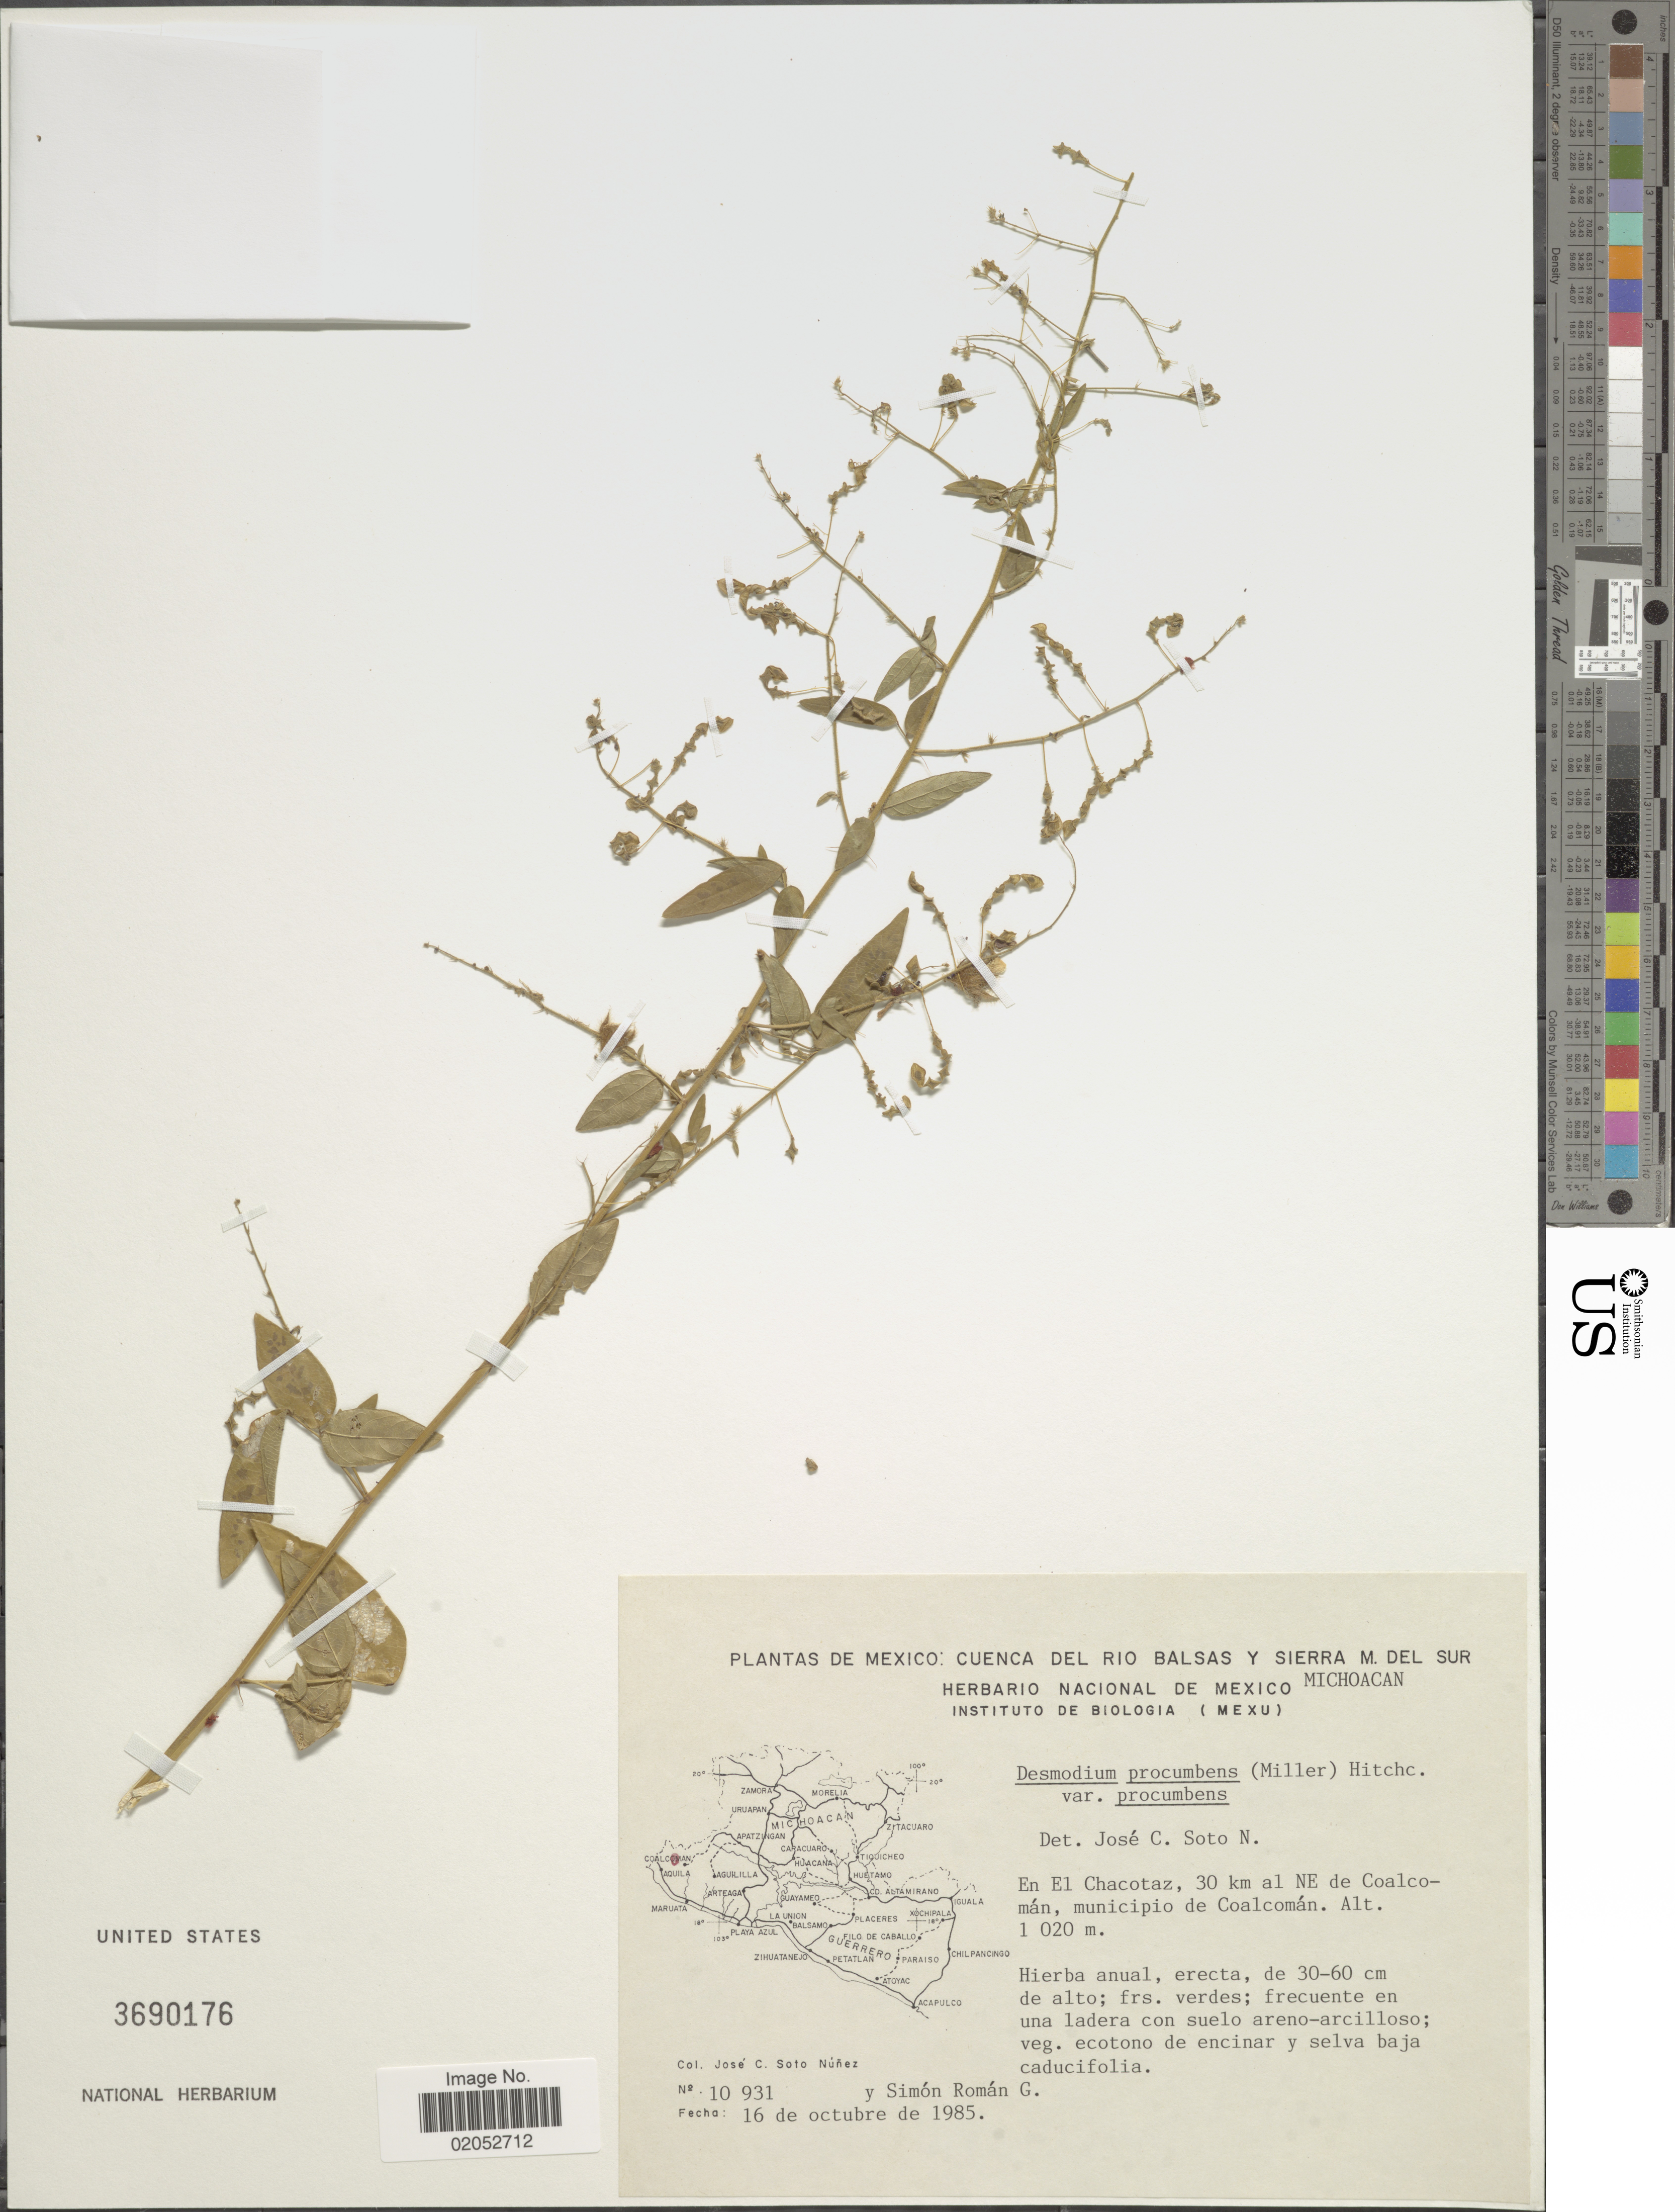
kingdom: Plantae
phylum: Tracheophyta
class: Magnoliopsida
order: Fabales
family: Fabaceae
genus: Desmodium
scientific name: Desmodium procumbens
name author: (Mill.) Hitchc.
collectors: J. Soto & S. Román G.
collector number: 10931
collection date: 1985-10-16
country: Mexico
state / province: Michoacán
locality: Cuenca del Rio Balsas Y Sierra M. del Sur, En El Chacotaz, 30 km al NE de Coalcoman, Municipio de Coalcoman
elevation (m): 1020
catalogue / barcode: US 3690176